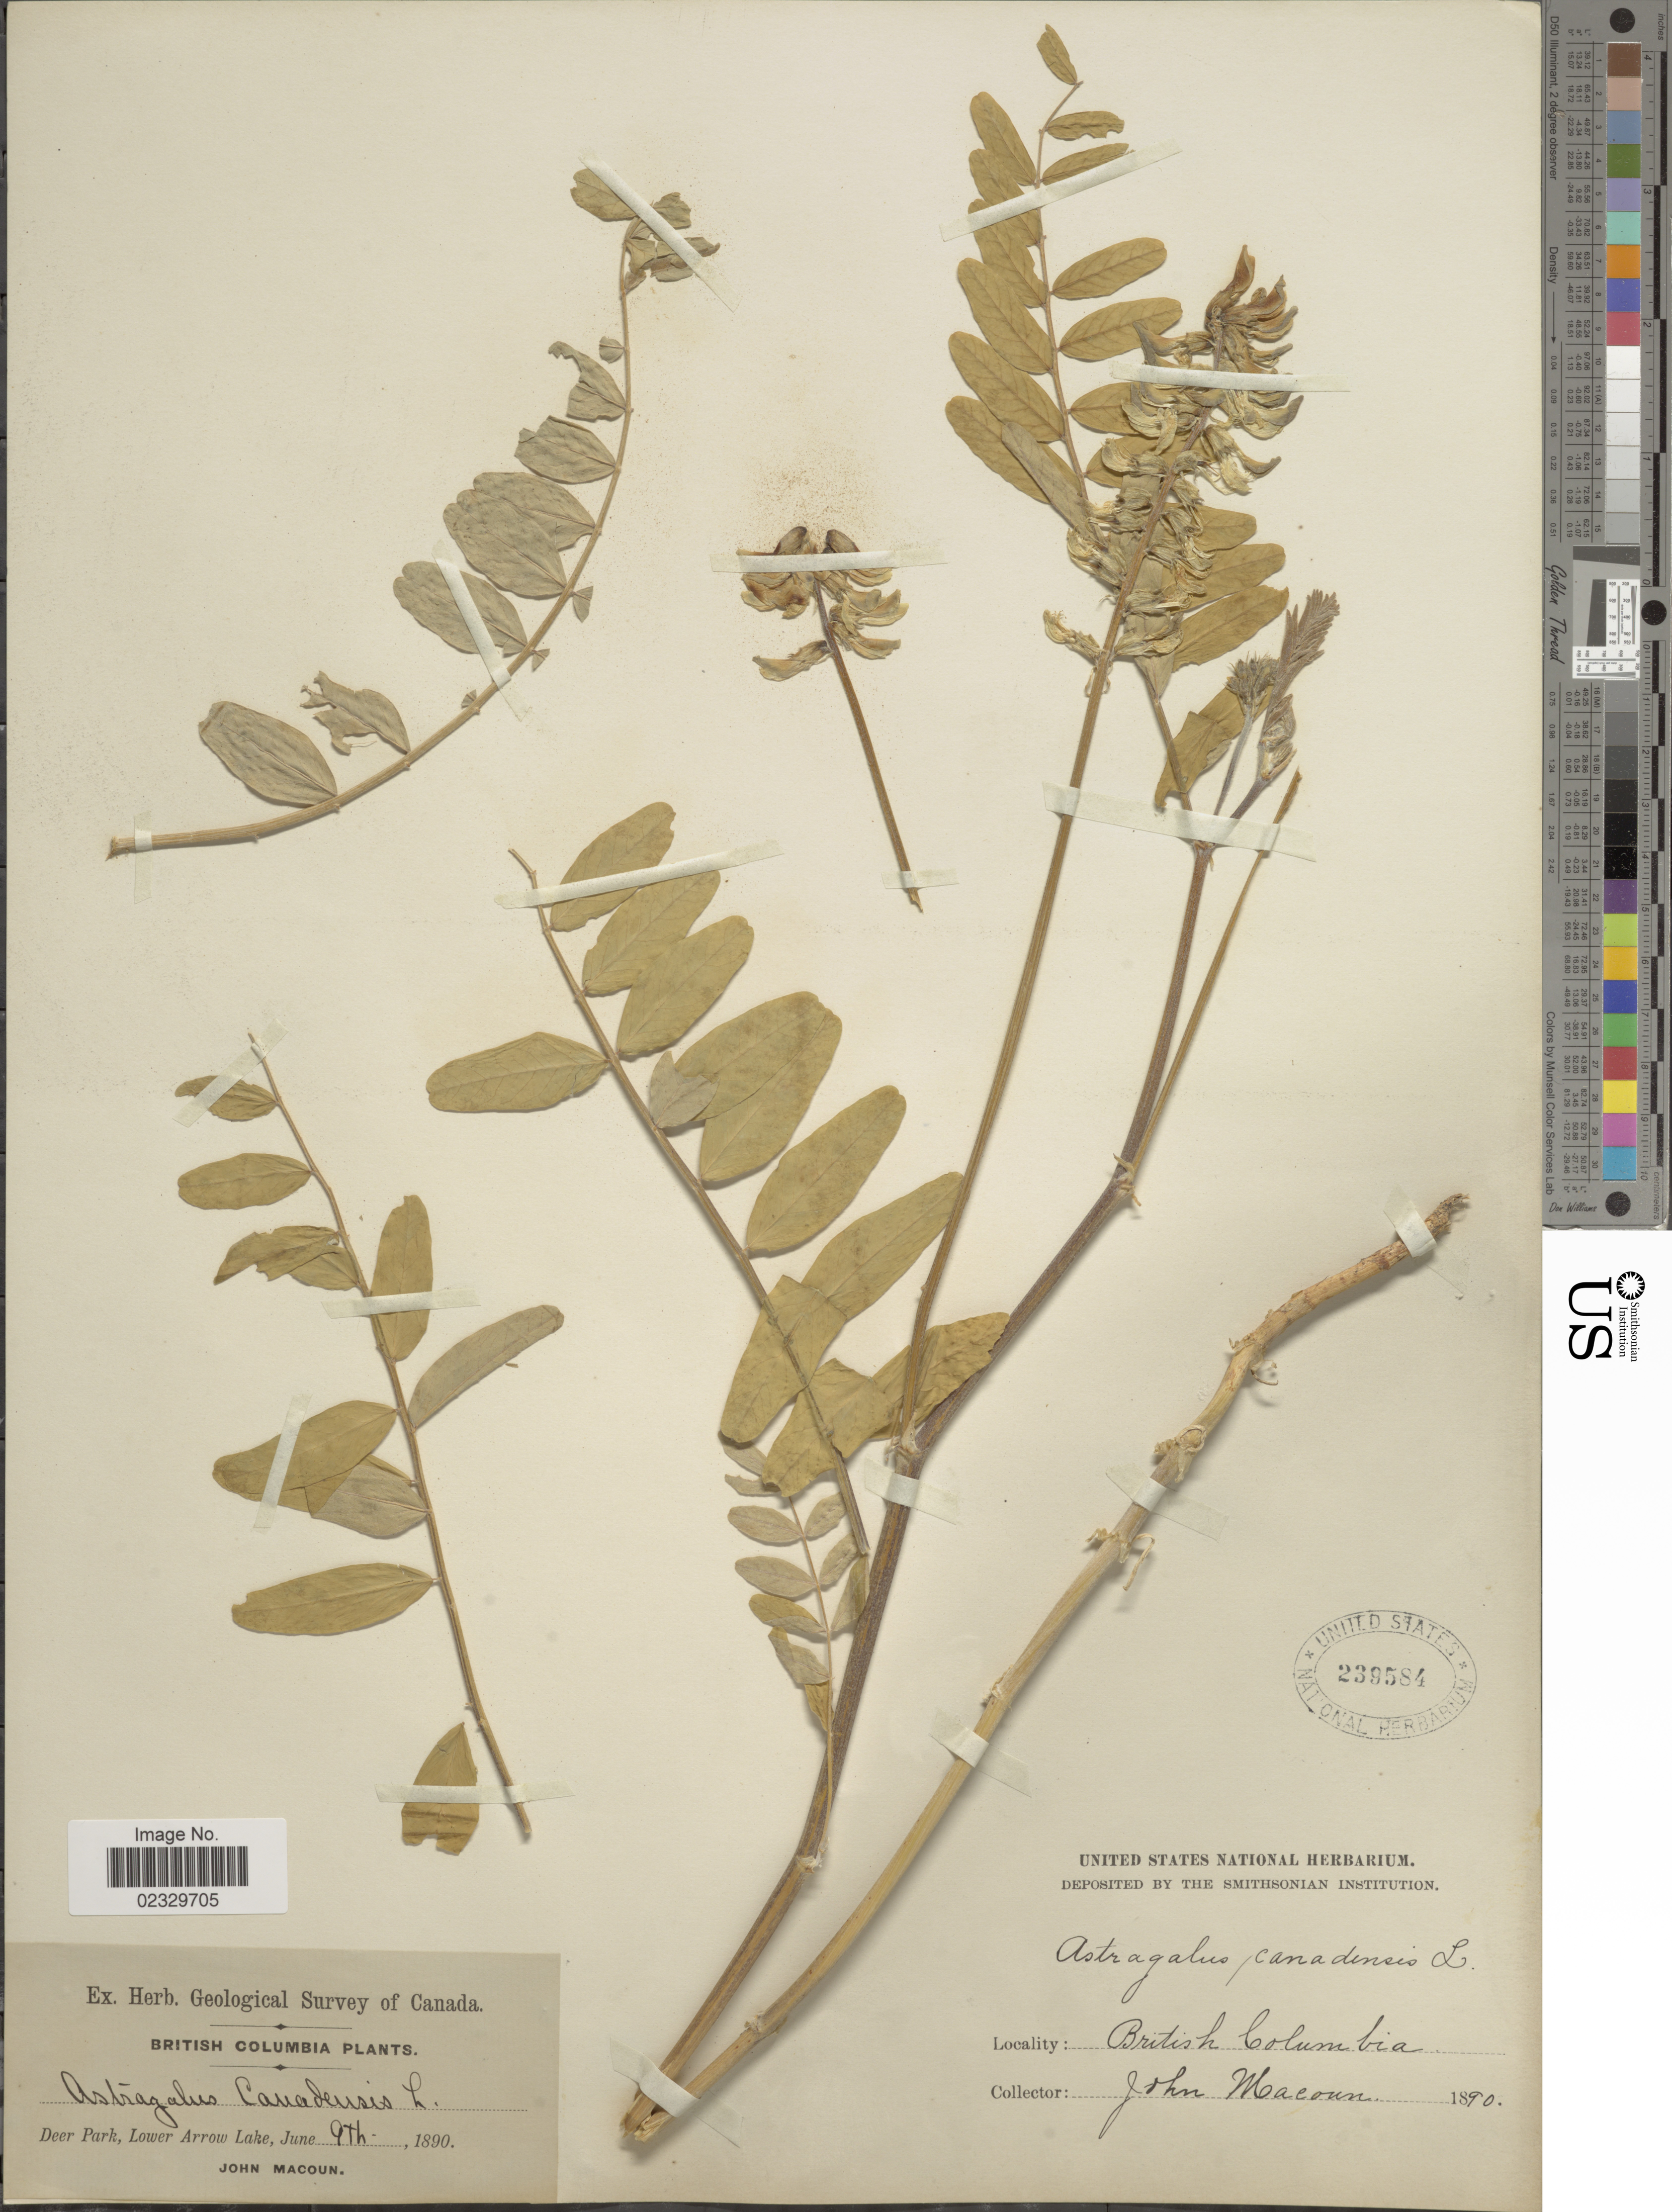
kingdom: Plantae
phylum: Tracheophyta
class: Magnoliopsida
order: Fabales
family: Fabaceae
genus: Astragalus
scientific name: Astragalus canadensis var. brevidens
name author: L.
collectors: J. Macoun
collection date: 1890-06-09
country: Canada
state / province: British Columbia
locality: Deer Park, Lower Arrow Lake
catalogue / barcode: US 239584